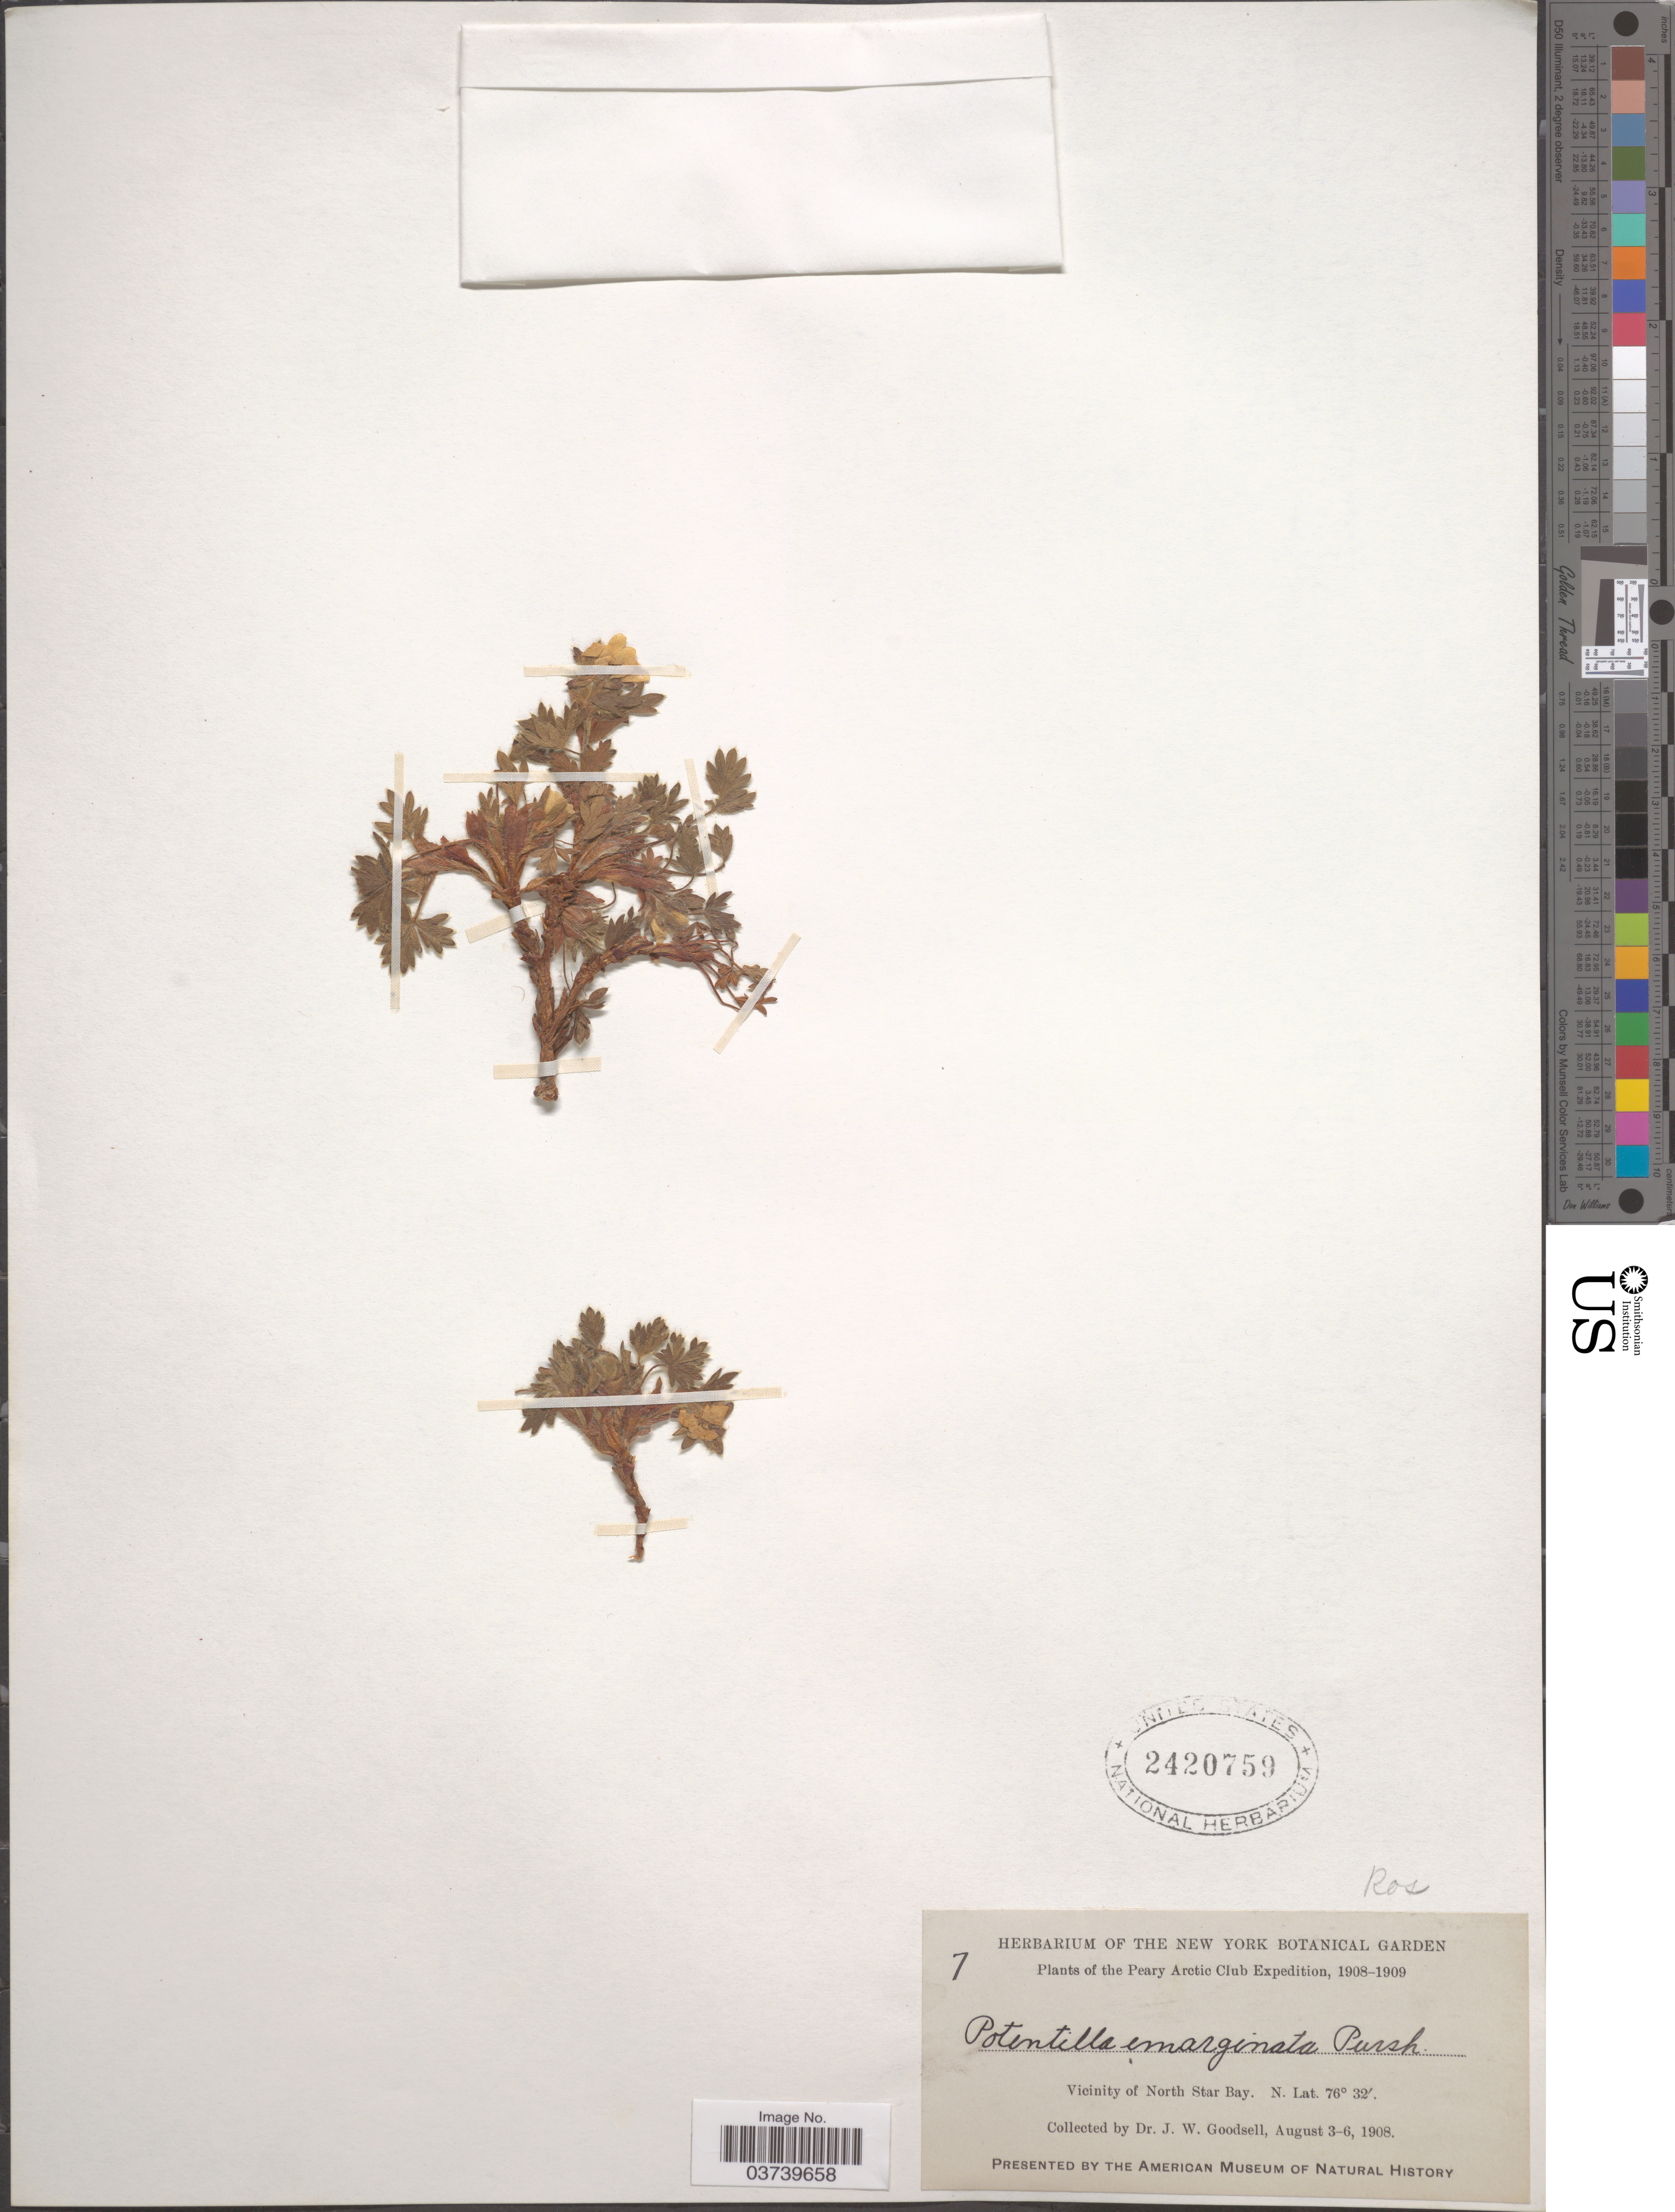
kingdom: Plantae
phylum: Tracheophyta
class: Magnoliopsida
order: Rosales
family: Rosaceae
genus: Potentilla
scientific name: Potentilla hyparctica subsp. hyparctica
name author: Malte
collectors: J. Goodsell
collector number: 7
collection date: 1908-08-03/1908-08-06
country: Greenland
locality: Vicinity of North Star Bay.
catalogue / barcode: US 2420759